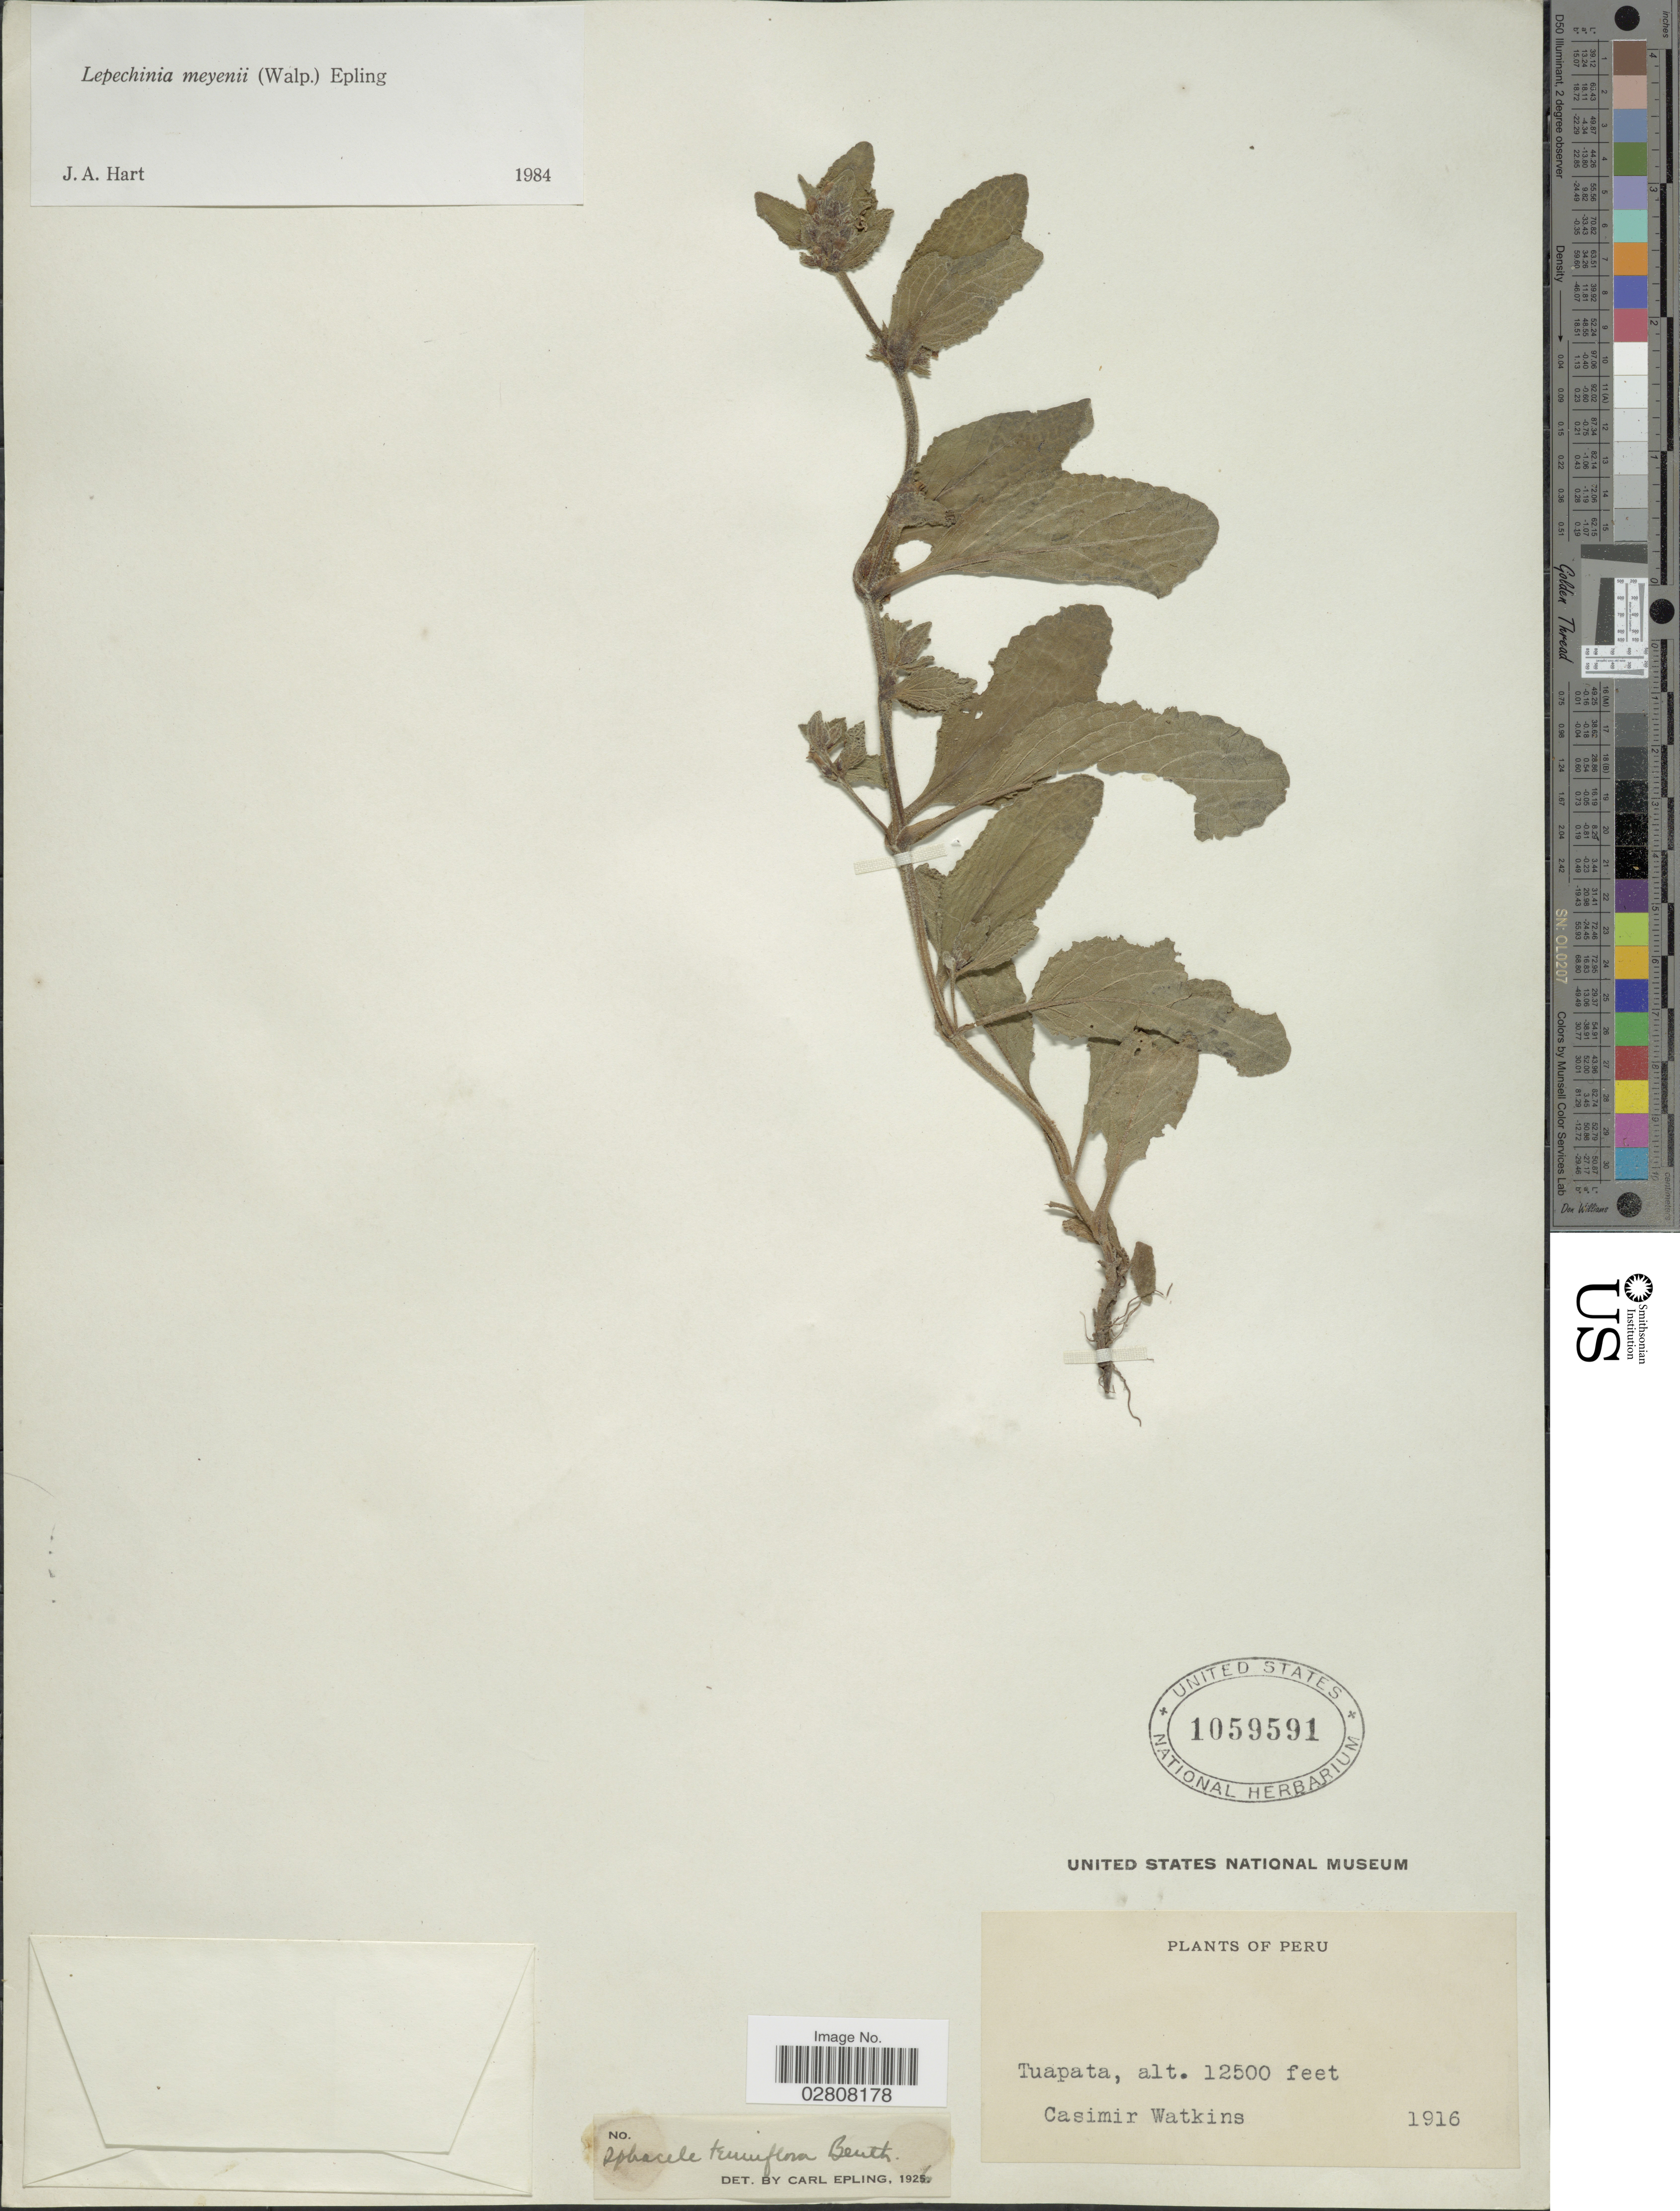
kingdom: Plantae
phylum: Tracheophyta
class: Magnoliopsida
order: Lamiales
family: Lamiaceae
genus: Lepechinia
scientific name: Lepechinia meyenii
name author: (Walp.) Epling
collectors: C. Watkins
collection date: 1916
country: Peru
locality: Tuapata.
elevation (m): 3810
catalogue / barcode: US 1059591